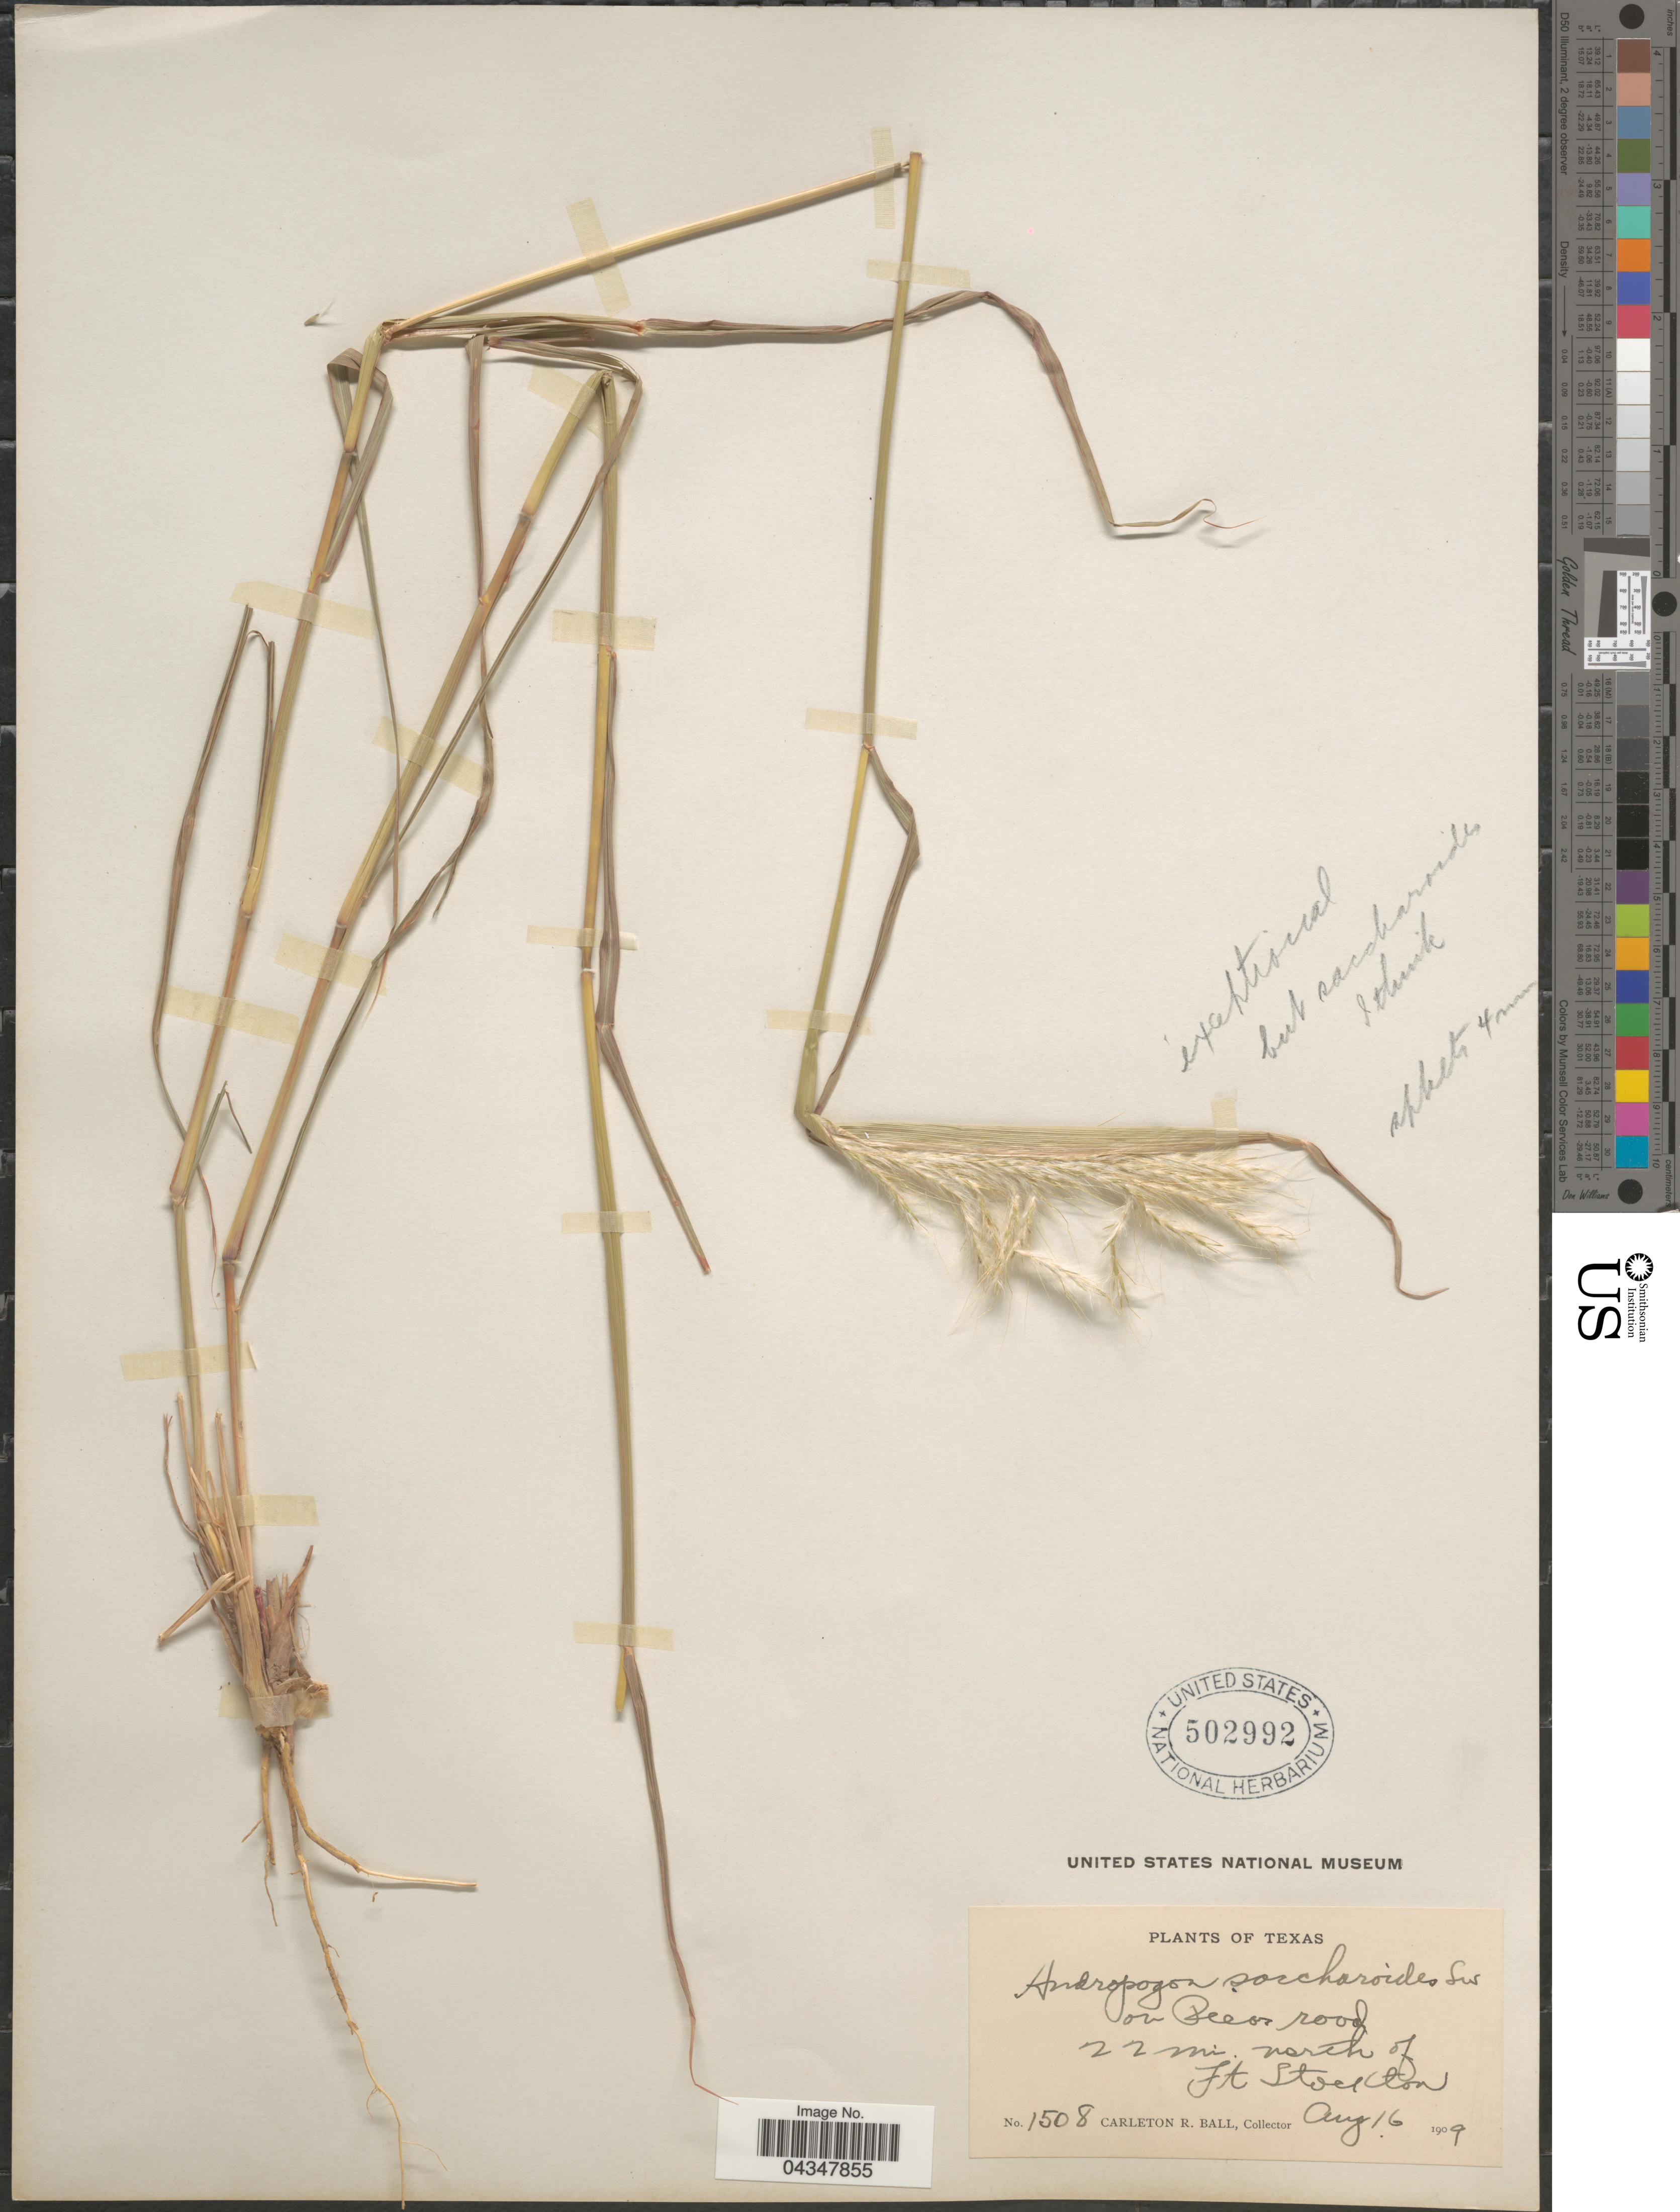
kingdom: Plantae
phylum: Tracheophyta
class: Liliopsida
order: Poales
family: Poaceae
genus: Bothriochloa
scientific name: Bothriochloa saccharoides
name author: (Sw.) Rydb.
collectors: C. R. Ball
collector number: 1508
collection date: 1909-08-16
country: United States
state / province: Texas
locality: On Pecos road, 22 mi. north of Ft. Stockton.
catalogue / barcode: US 502992